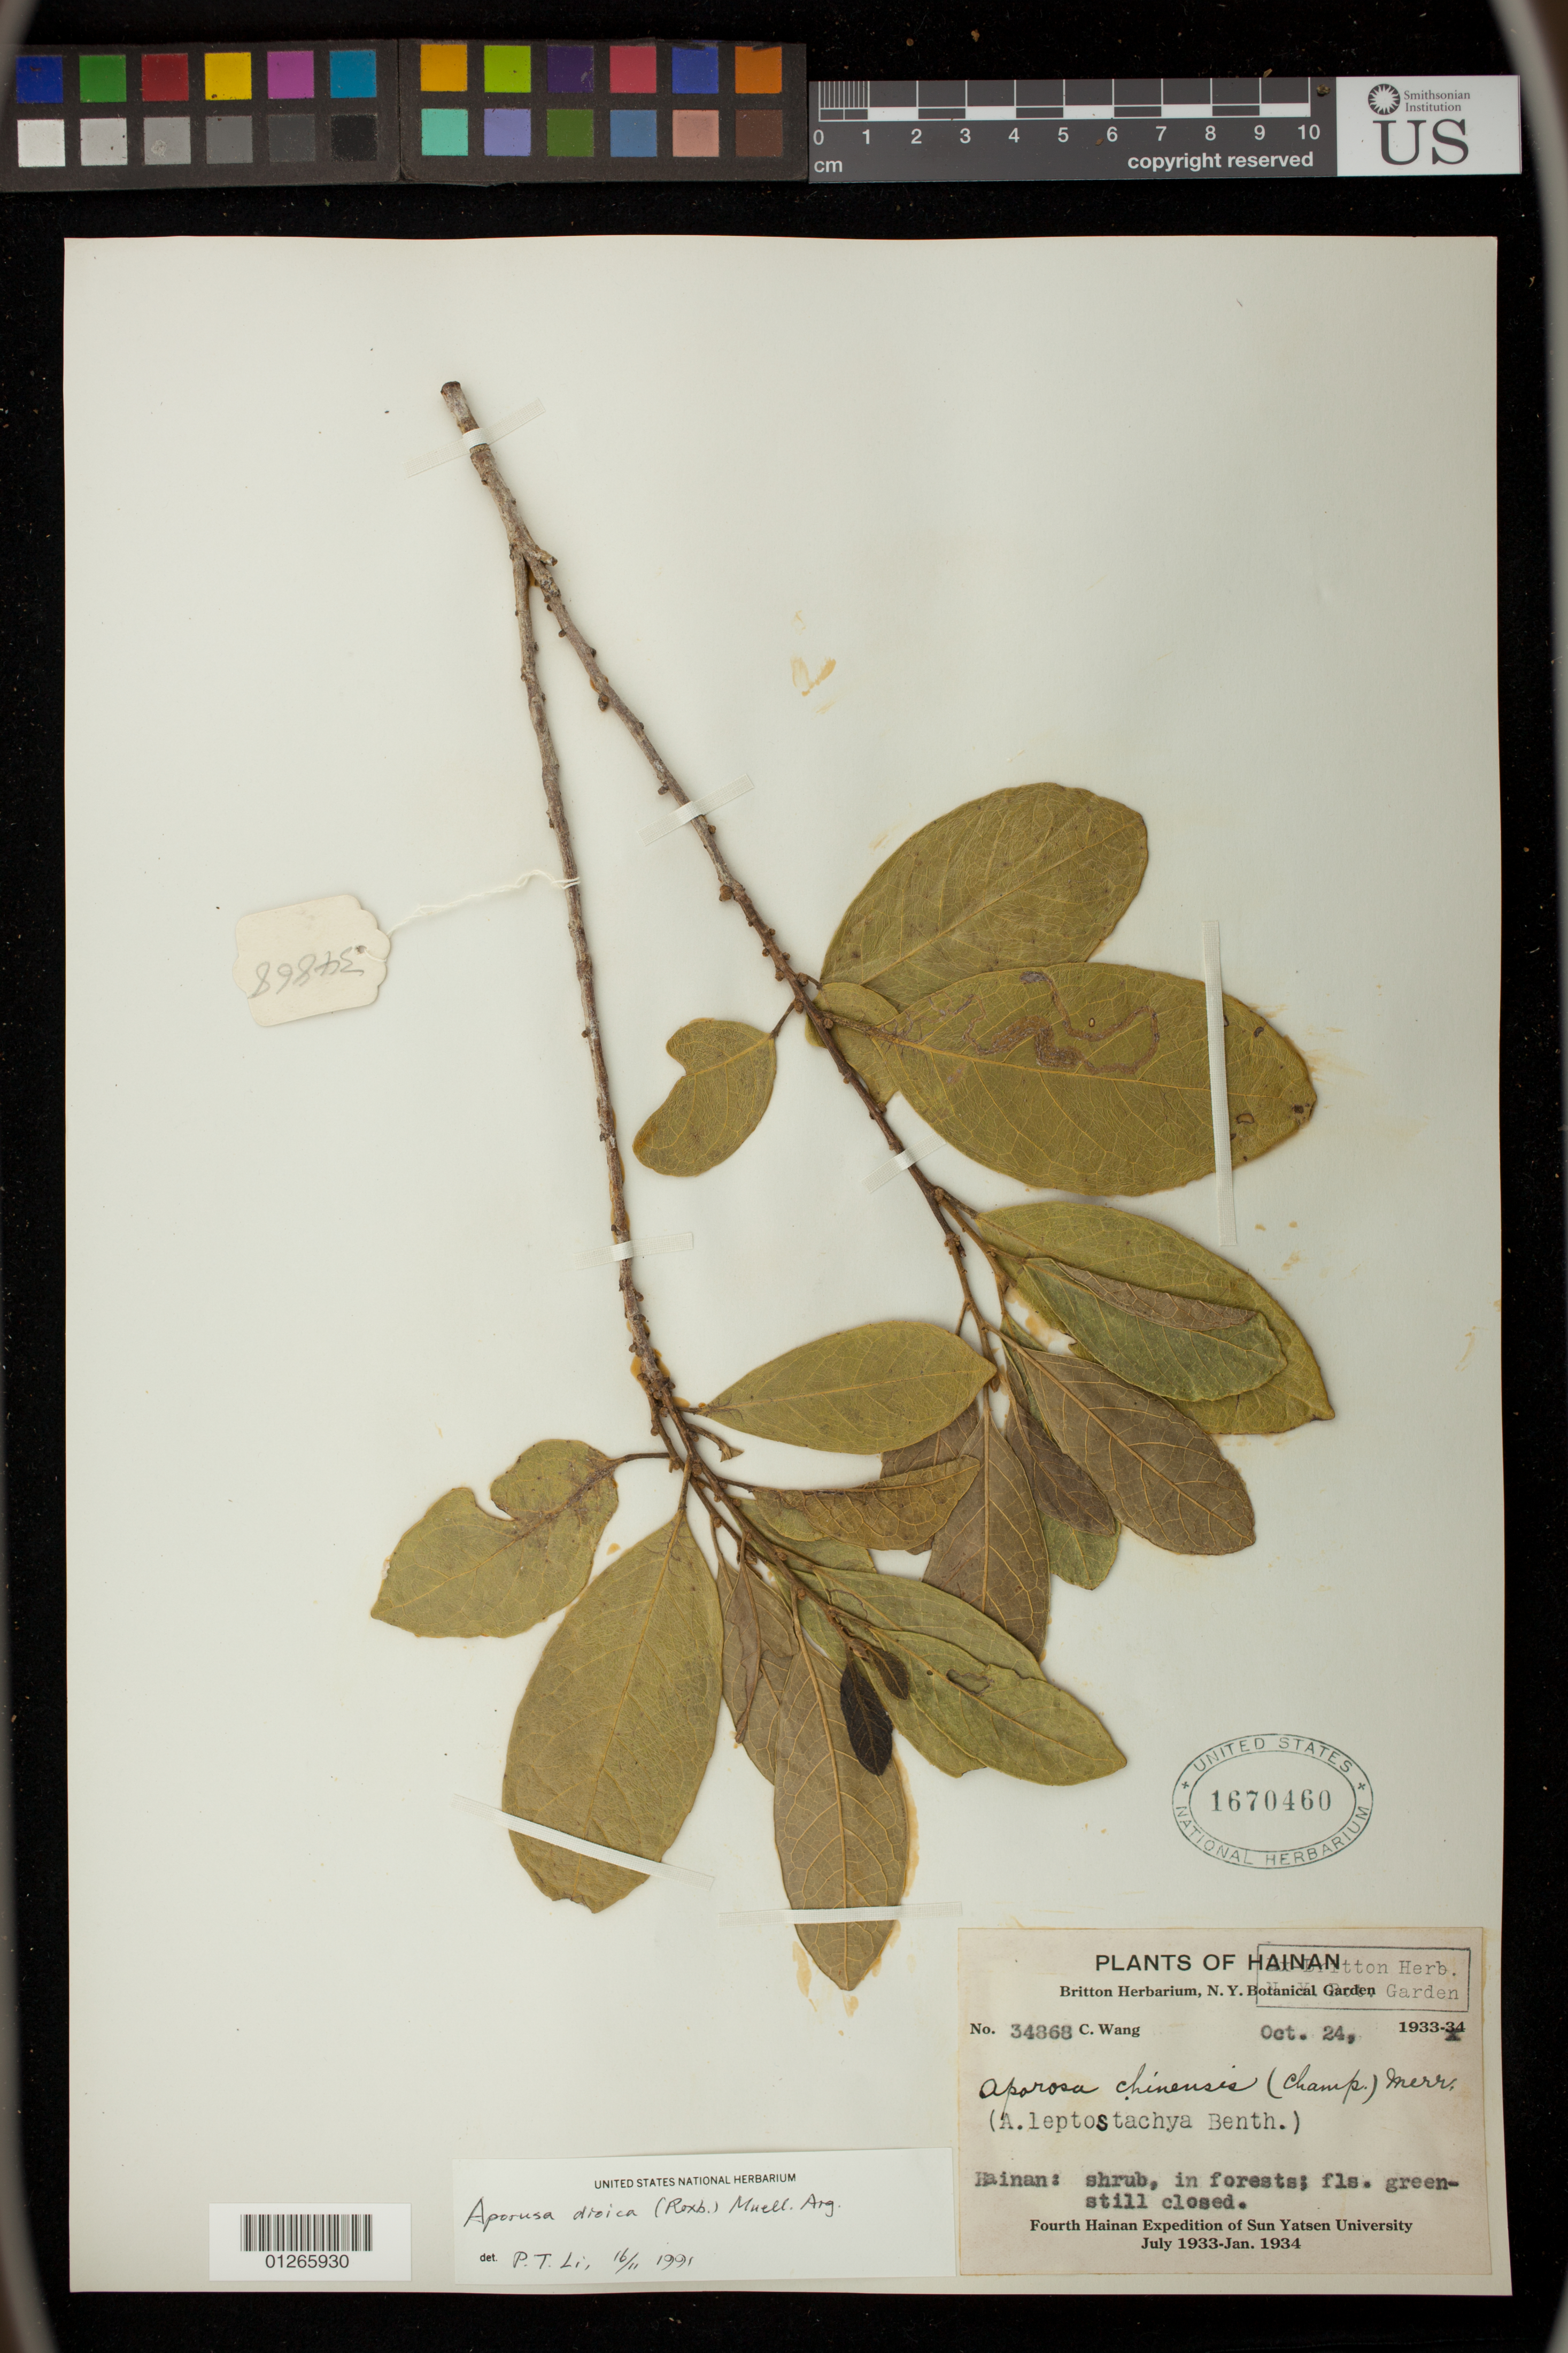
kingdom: Plantae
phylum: Tracheophyta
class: Magnoliopsida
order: Malpighiales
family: Phyllanthaceae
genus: Aporosa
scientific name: Aporosa octandra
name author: (Buch.-Ham. & D. Don) Vickery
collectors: C. Wang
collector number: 34868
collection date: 1933-10-24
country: China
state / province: Hainan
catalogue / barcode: US 1670460